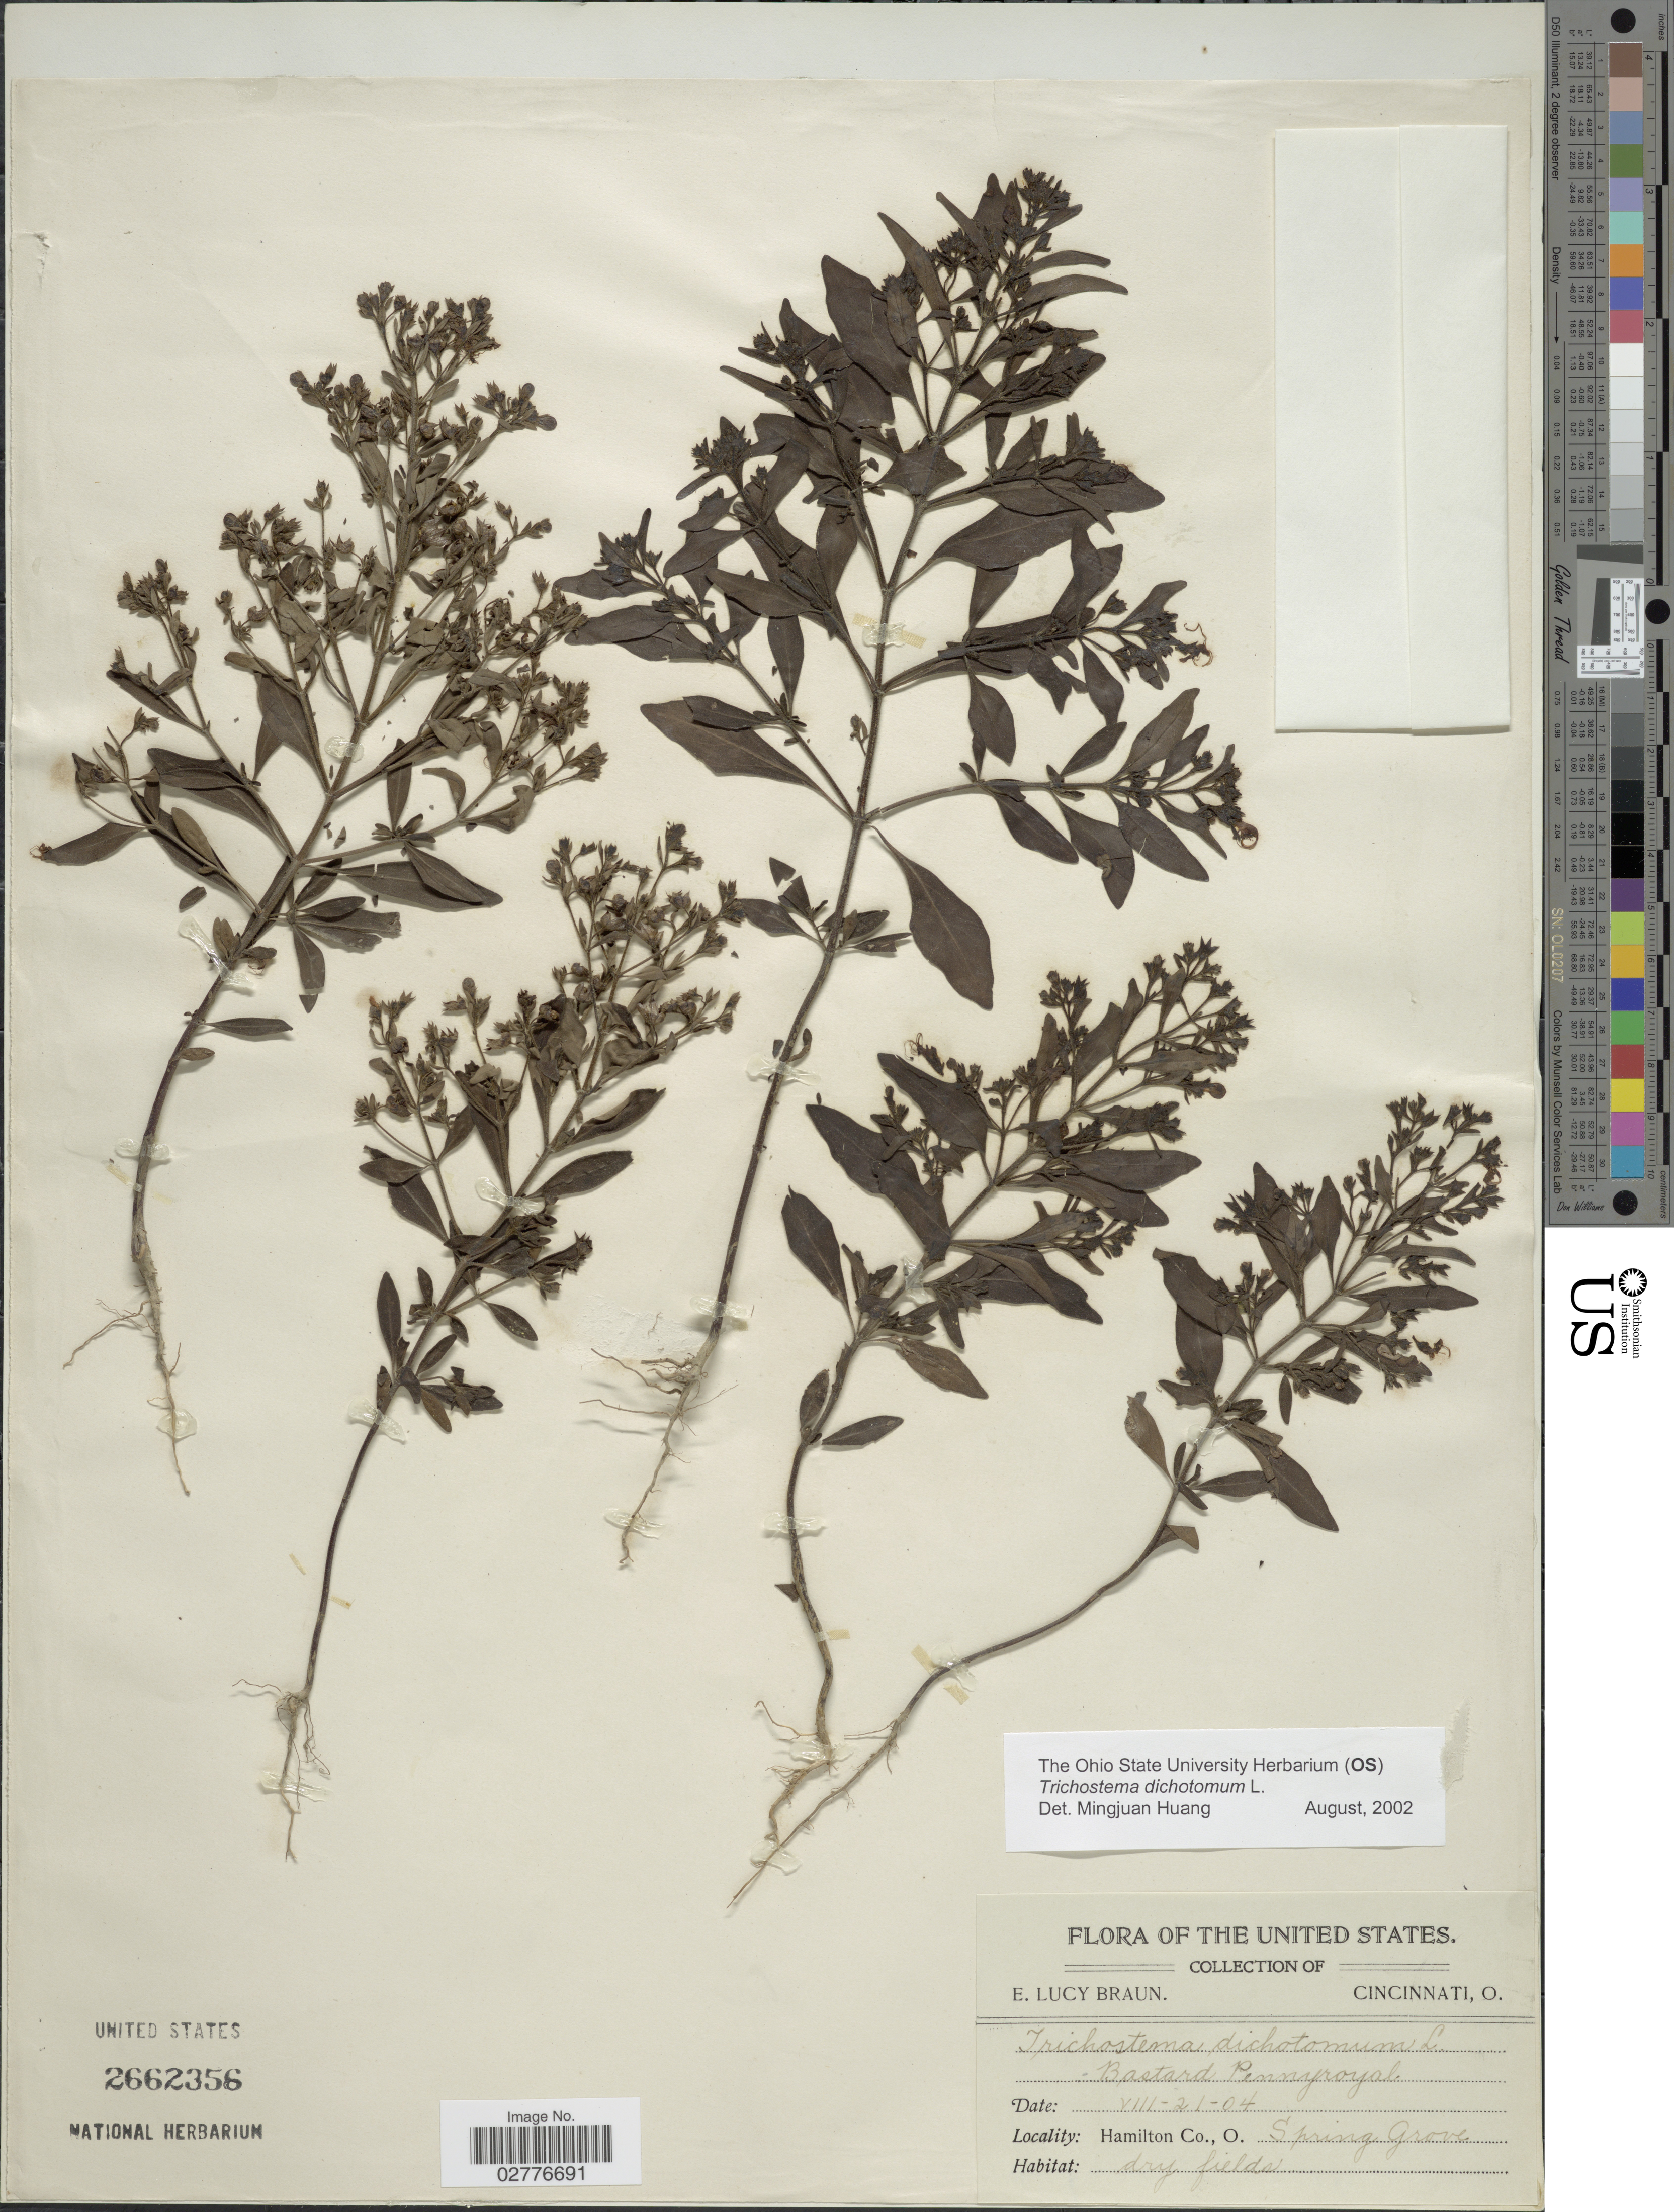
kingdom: Plantae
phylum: Tracheophyta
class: Magnoliopsida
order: Lamiales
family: Lamiaceae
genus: Trichostema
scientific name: Trichostema dichotomum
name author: L.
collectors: E. L. Braun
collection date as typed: Transcribed d/m/y: 21/8/4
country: United States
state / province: Ohio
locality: Hamilton Co. Spring Grove.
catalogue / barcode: US 2662356